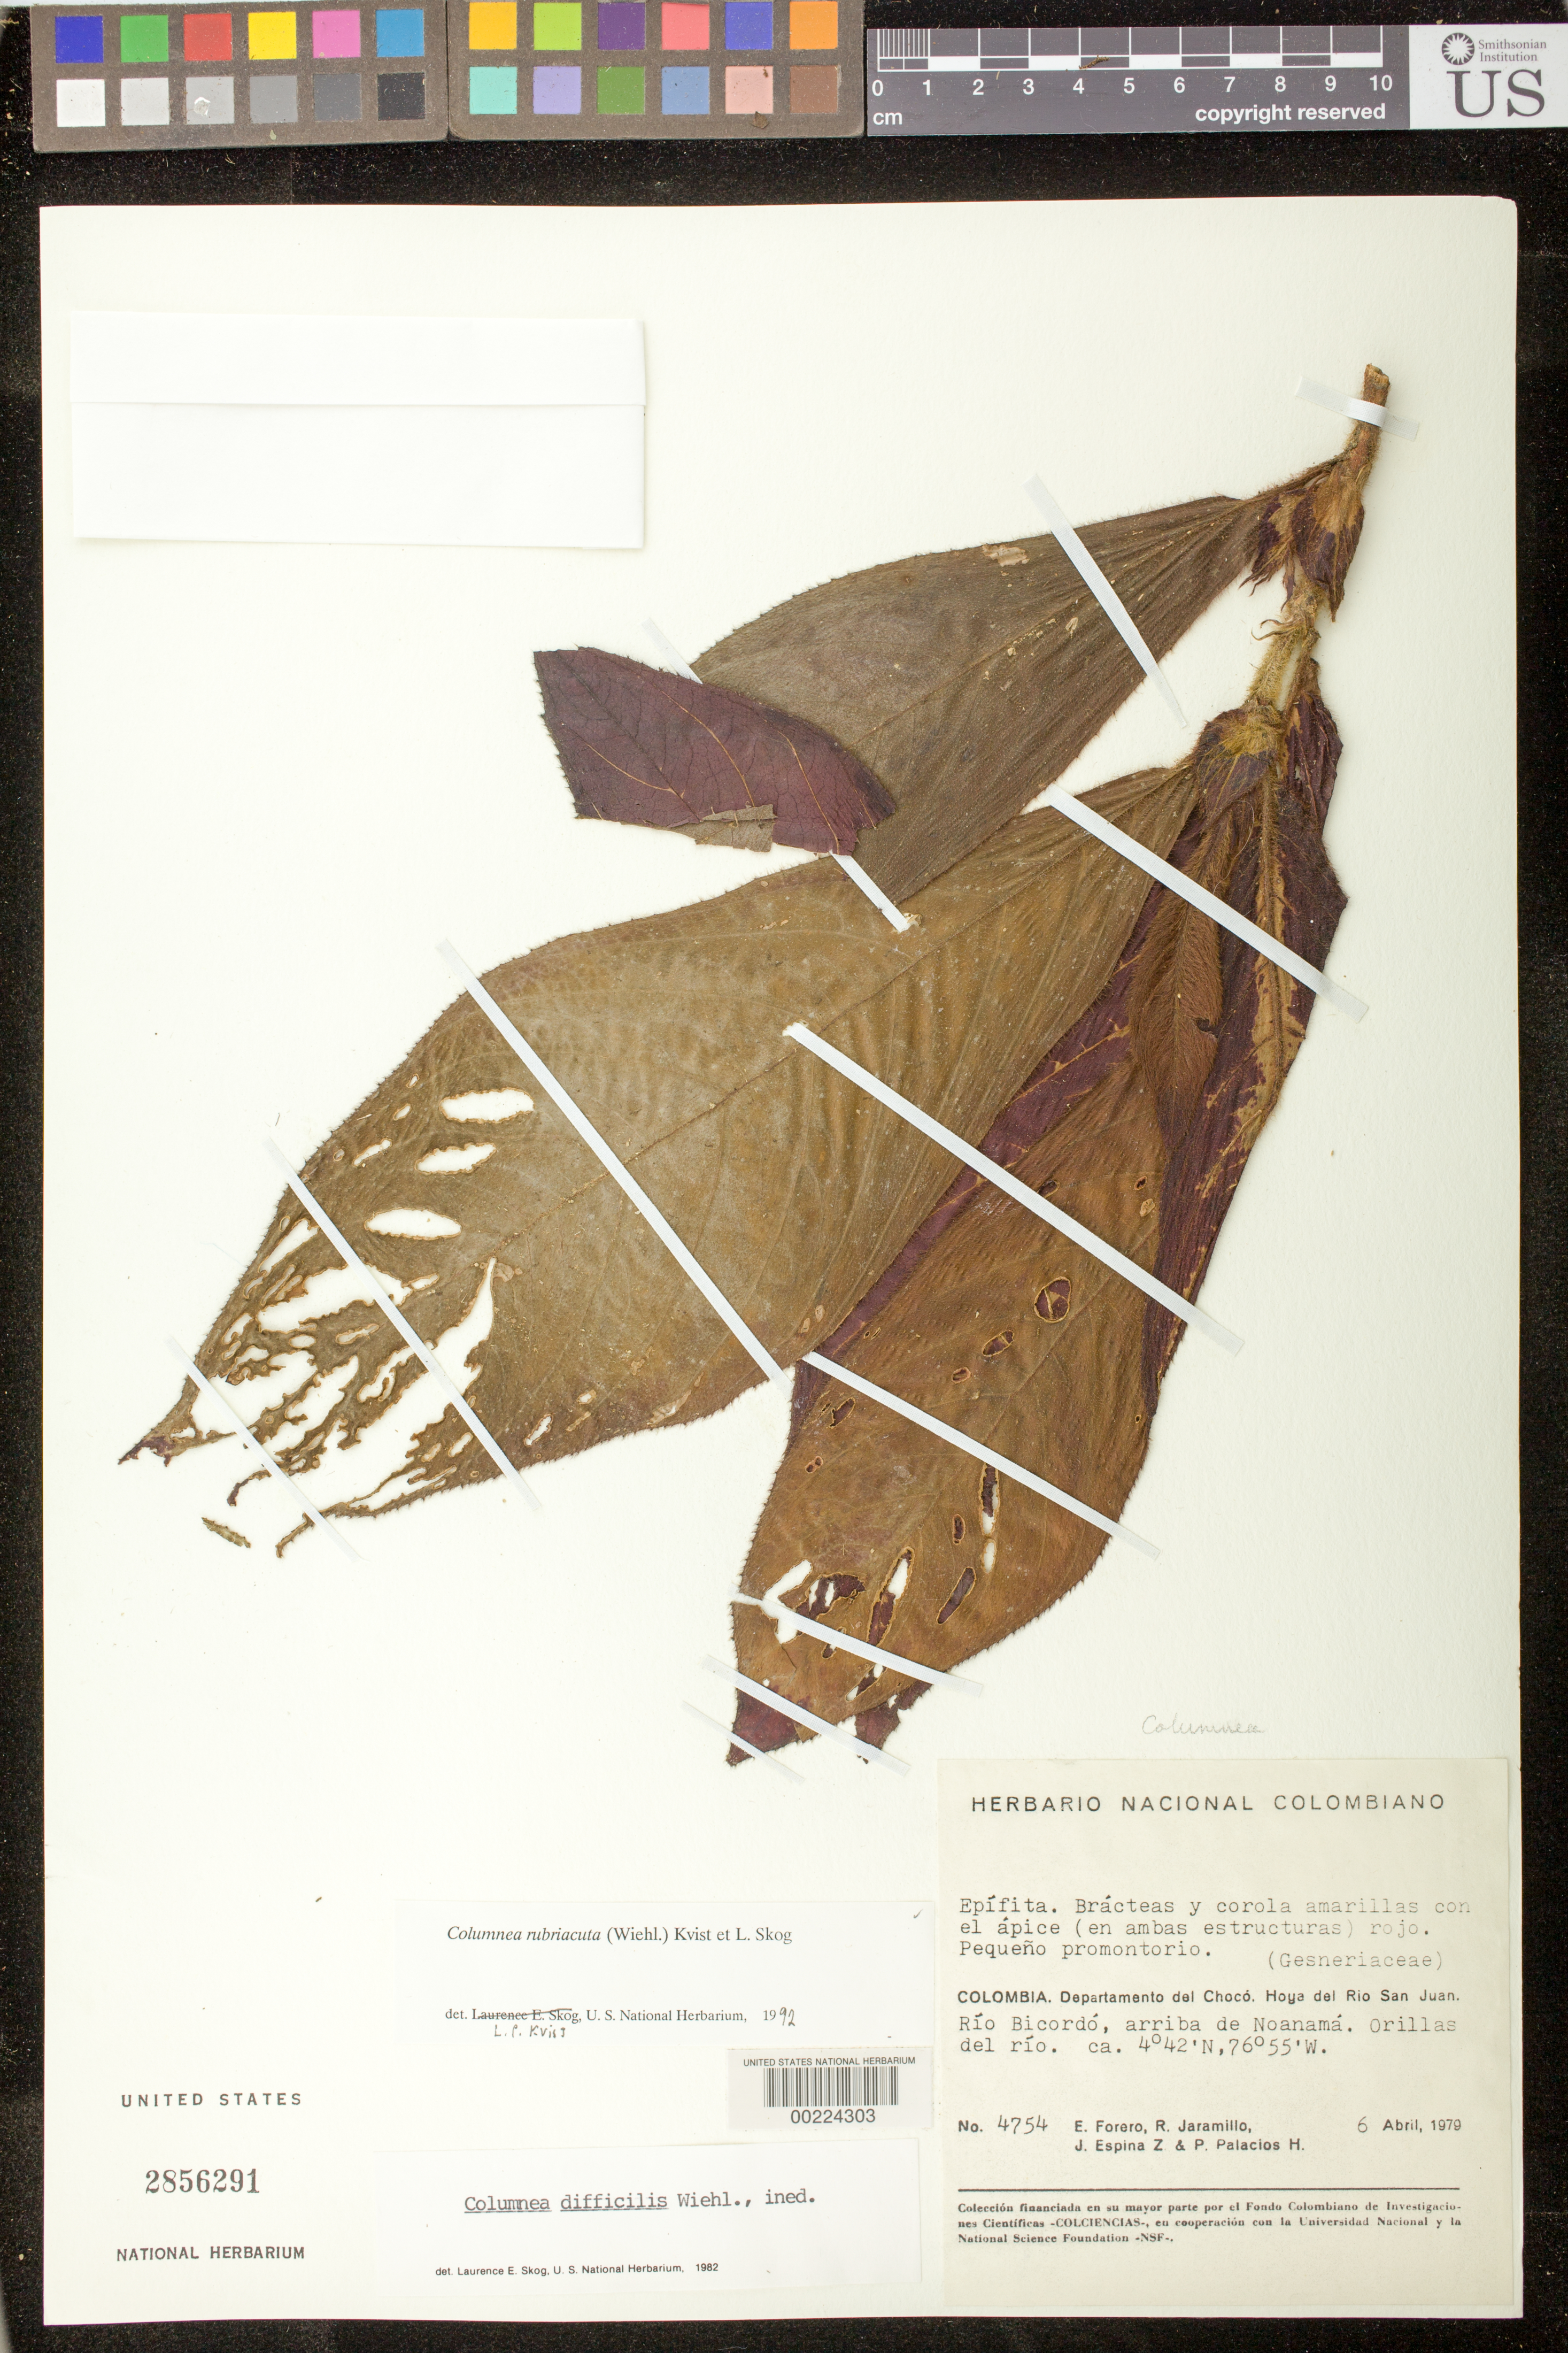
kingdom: Plantae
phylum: Tracheophyta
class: Magnoliopsida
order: Lamiales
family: Gesneriaceae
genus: Columnea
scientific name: Columnea rubriacuta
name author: (Wiehler) L.P. Kvist & L.E. Skog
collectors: E. Forero, R. Jaramillo M., J. Espina Z. & P. Palacios H.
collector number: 4754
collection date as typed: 06 Apr 1979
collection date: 1979-04-06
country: Colombia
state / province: Chocó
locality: Valley of Rio San Juan, Rio Bicordo, above Noanama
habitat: River banks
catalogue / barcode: US 2856291